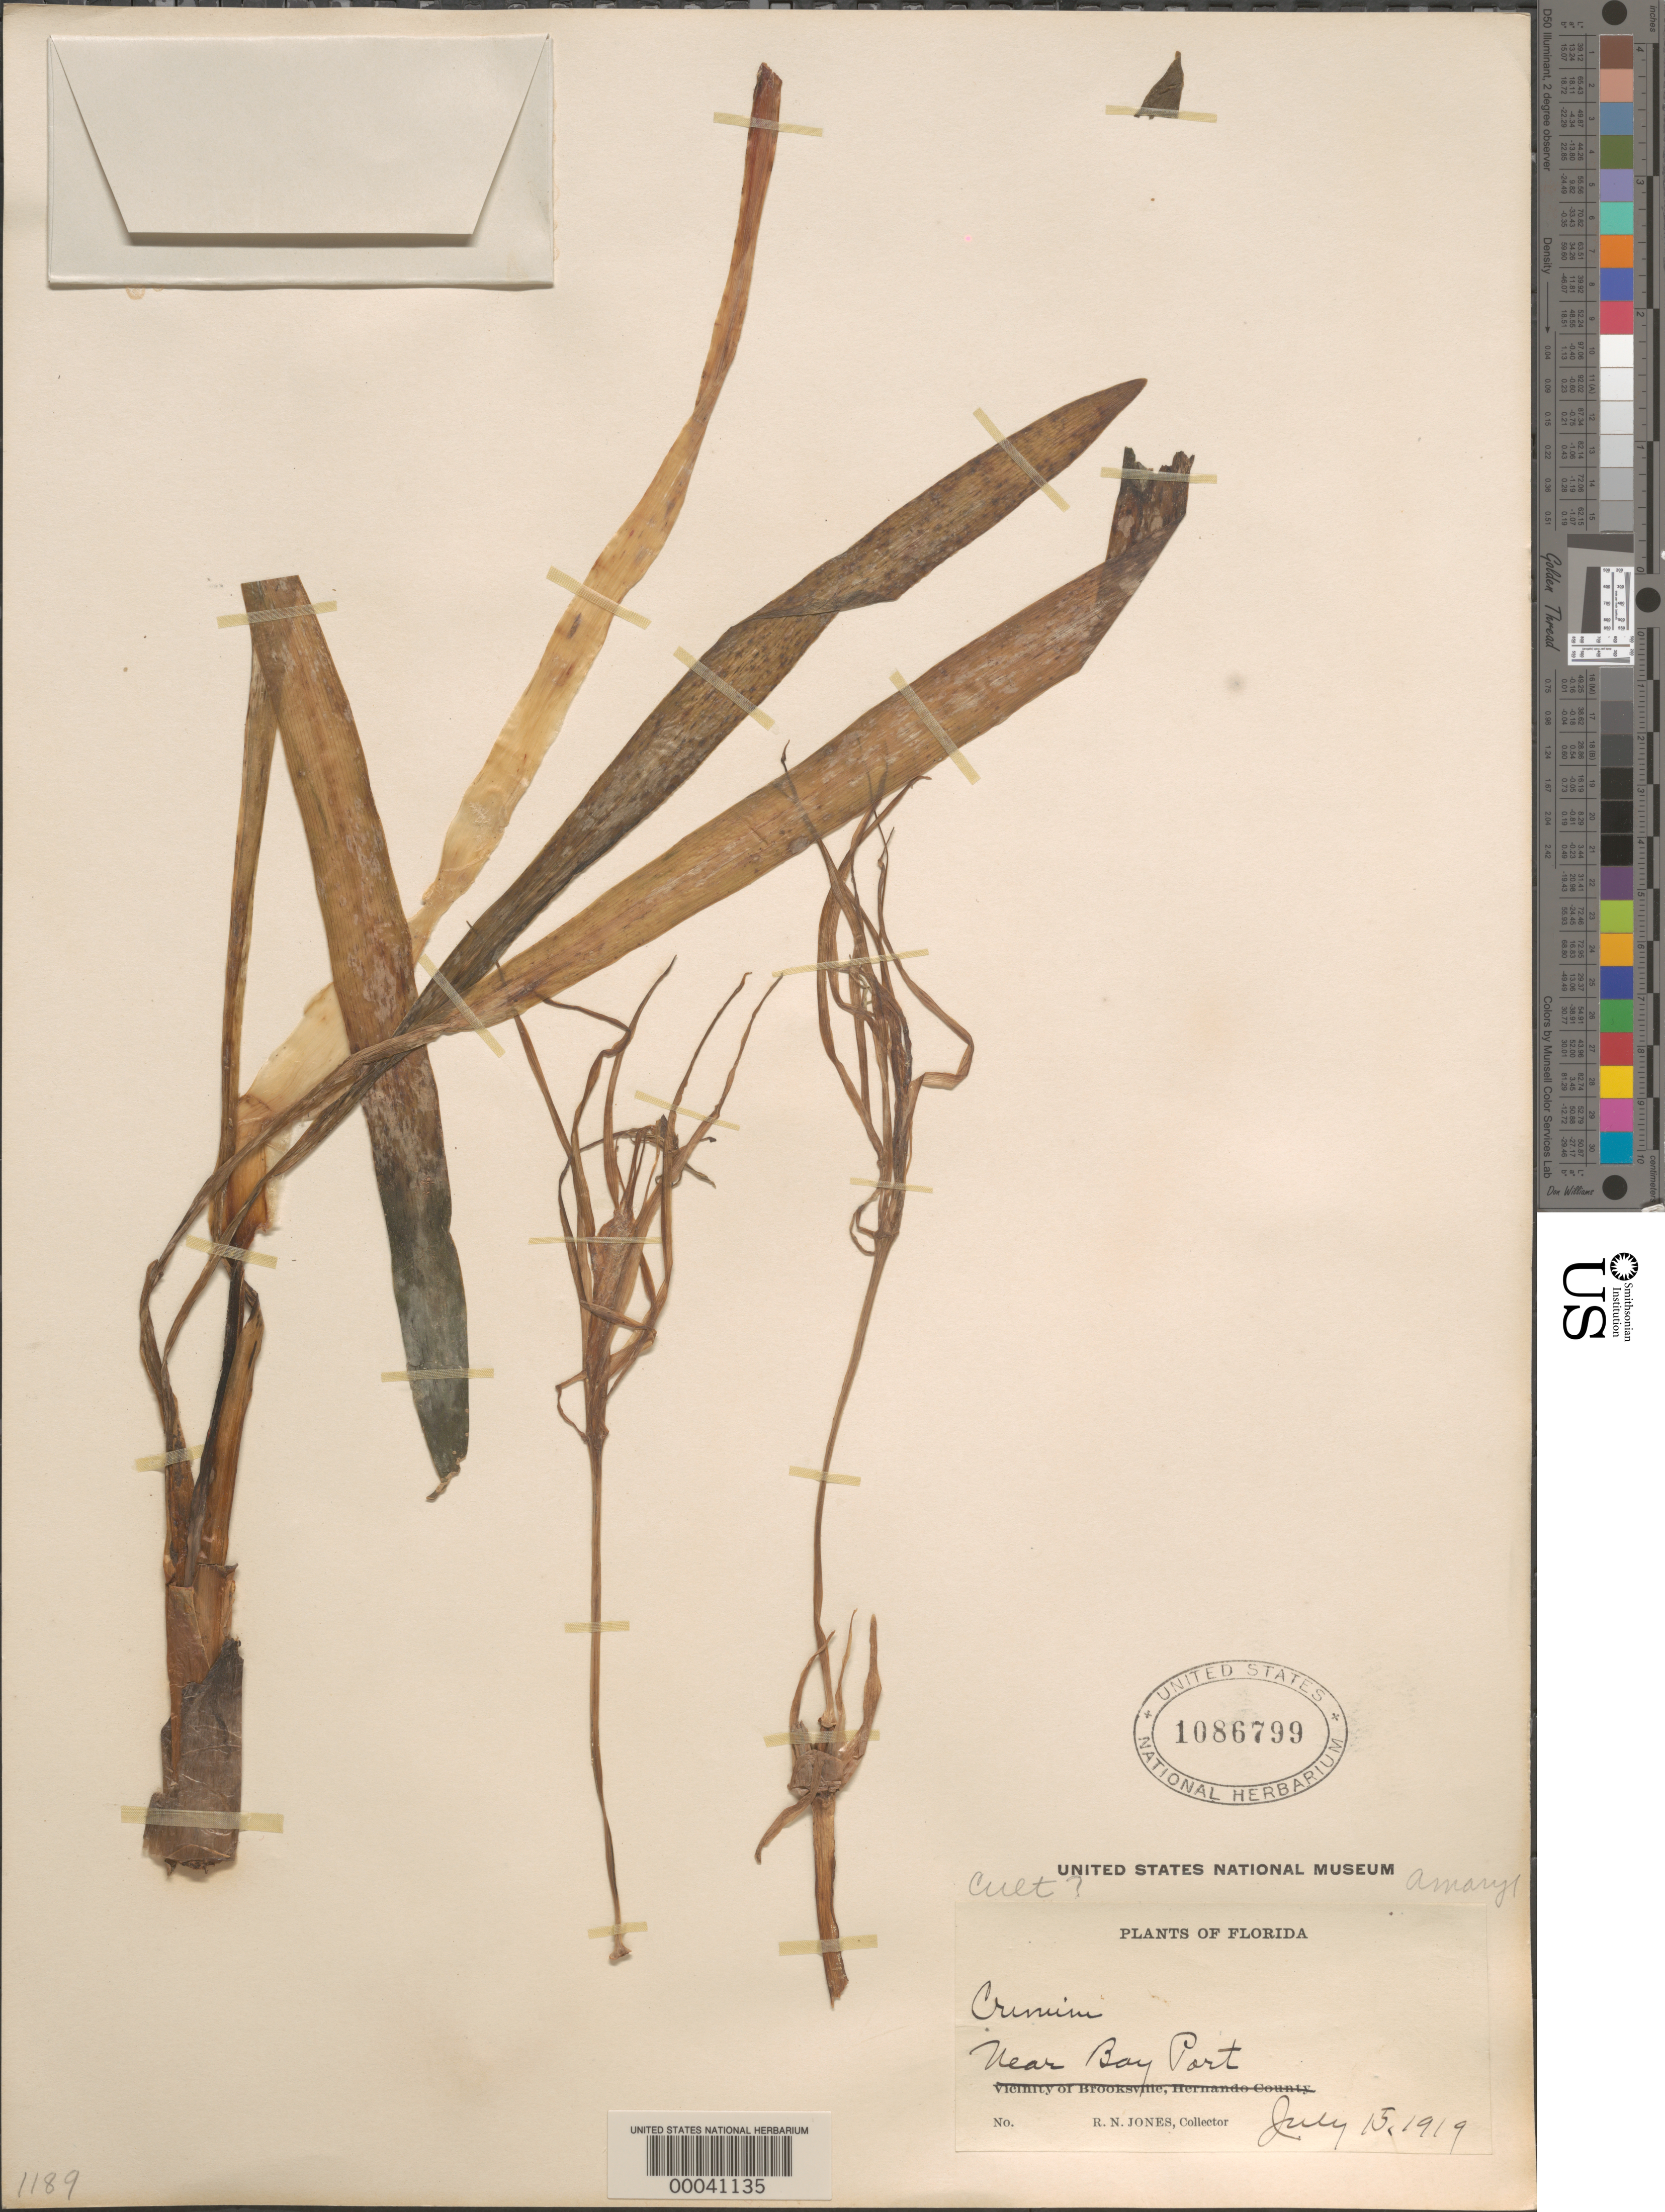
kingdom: Plantae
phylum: Tracheophyta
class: Liliopsida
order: Asparagales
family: Amaryllidaceae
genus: Crinum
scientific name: Crinum sp.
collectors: R. N. Jones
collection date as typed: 15 Jul 1919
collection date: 1919-07-15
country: United States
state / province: Florida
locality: Near bay port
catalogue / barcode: US 1086799